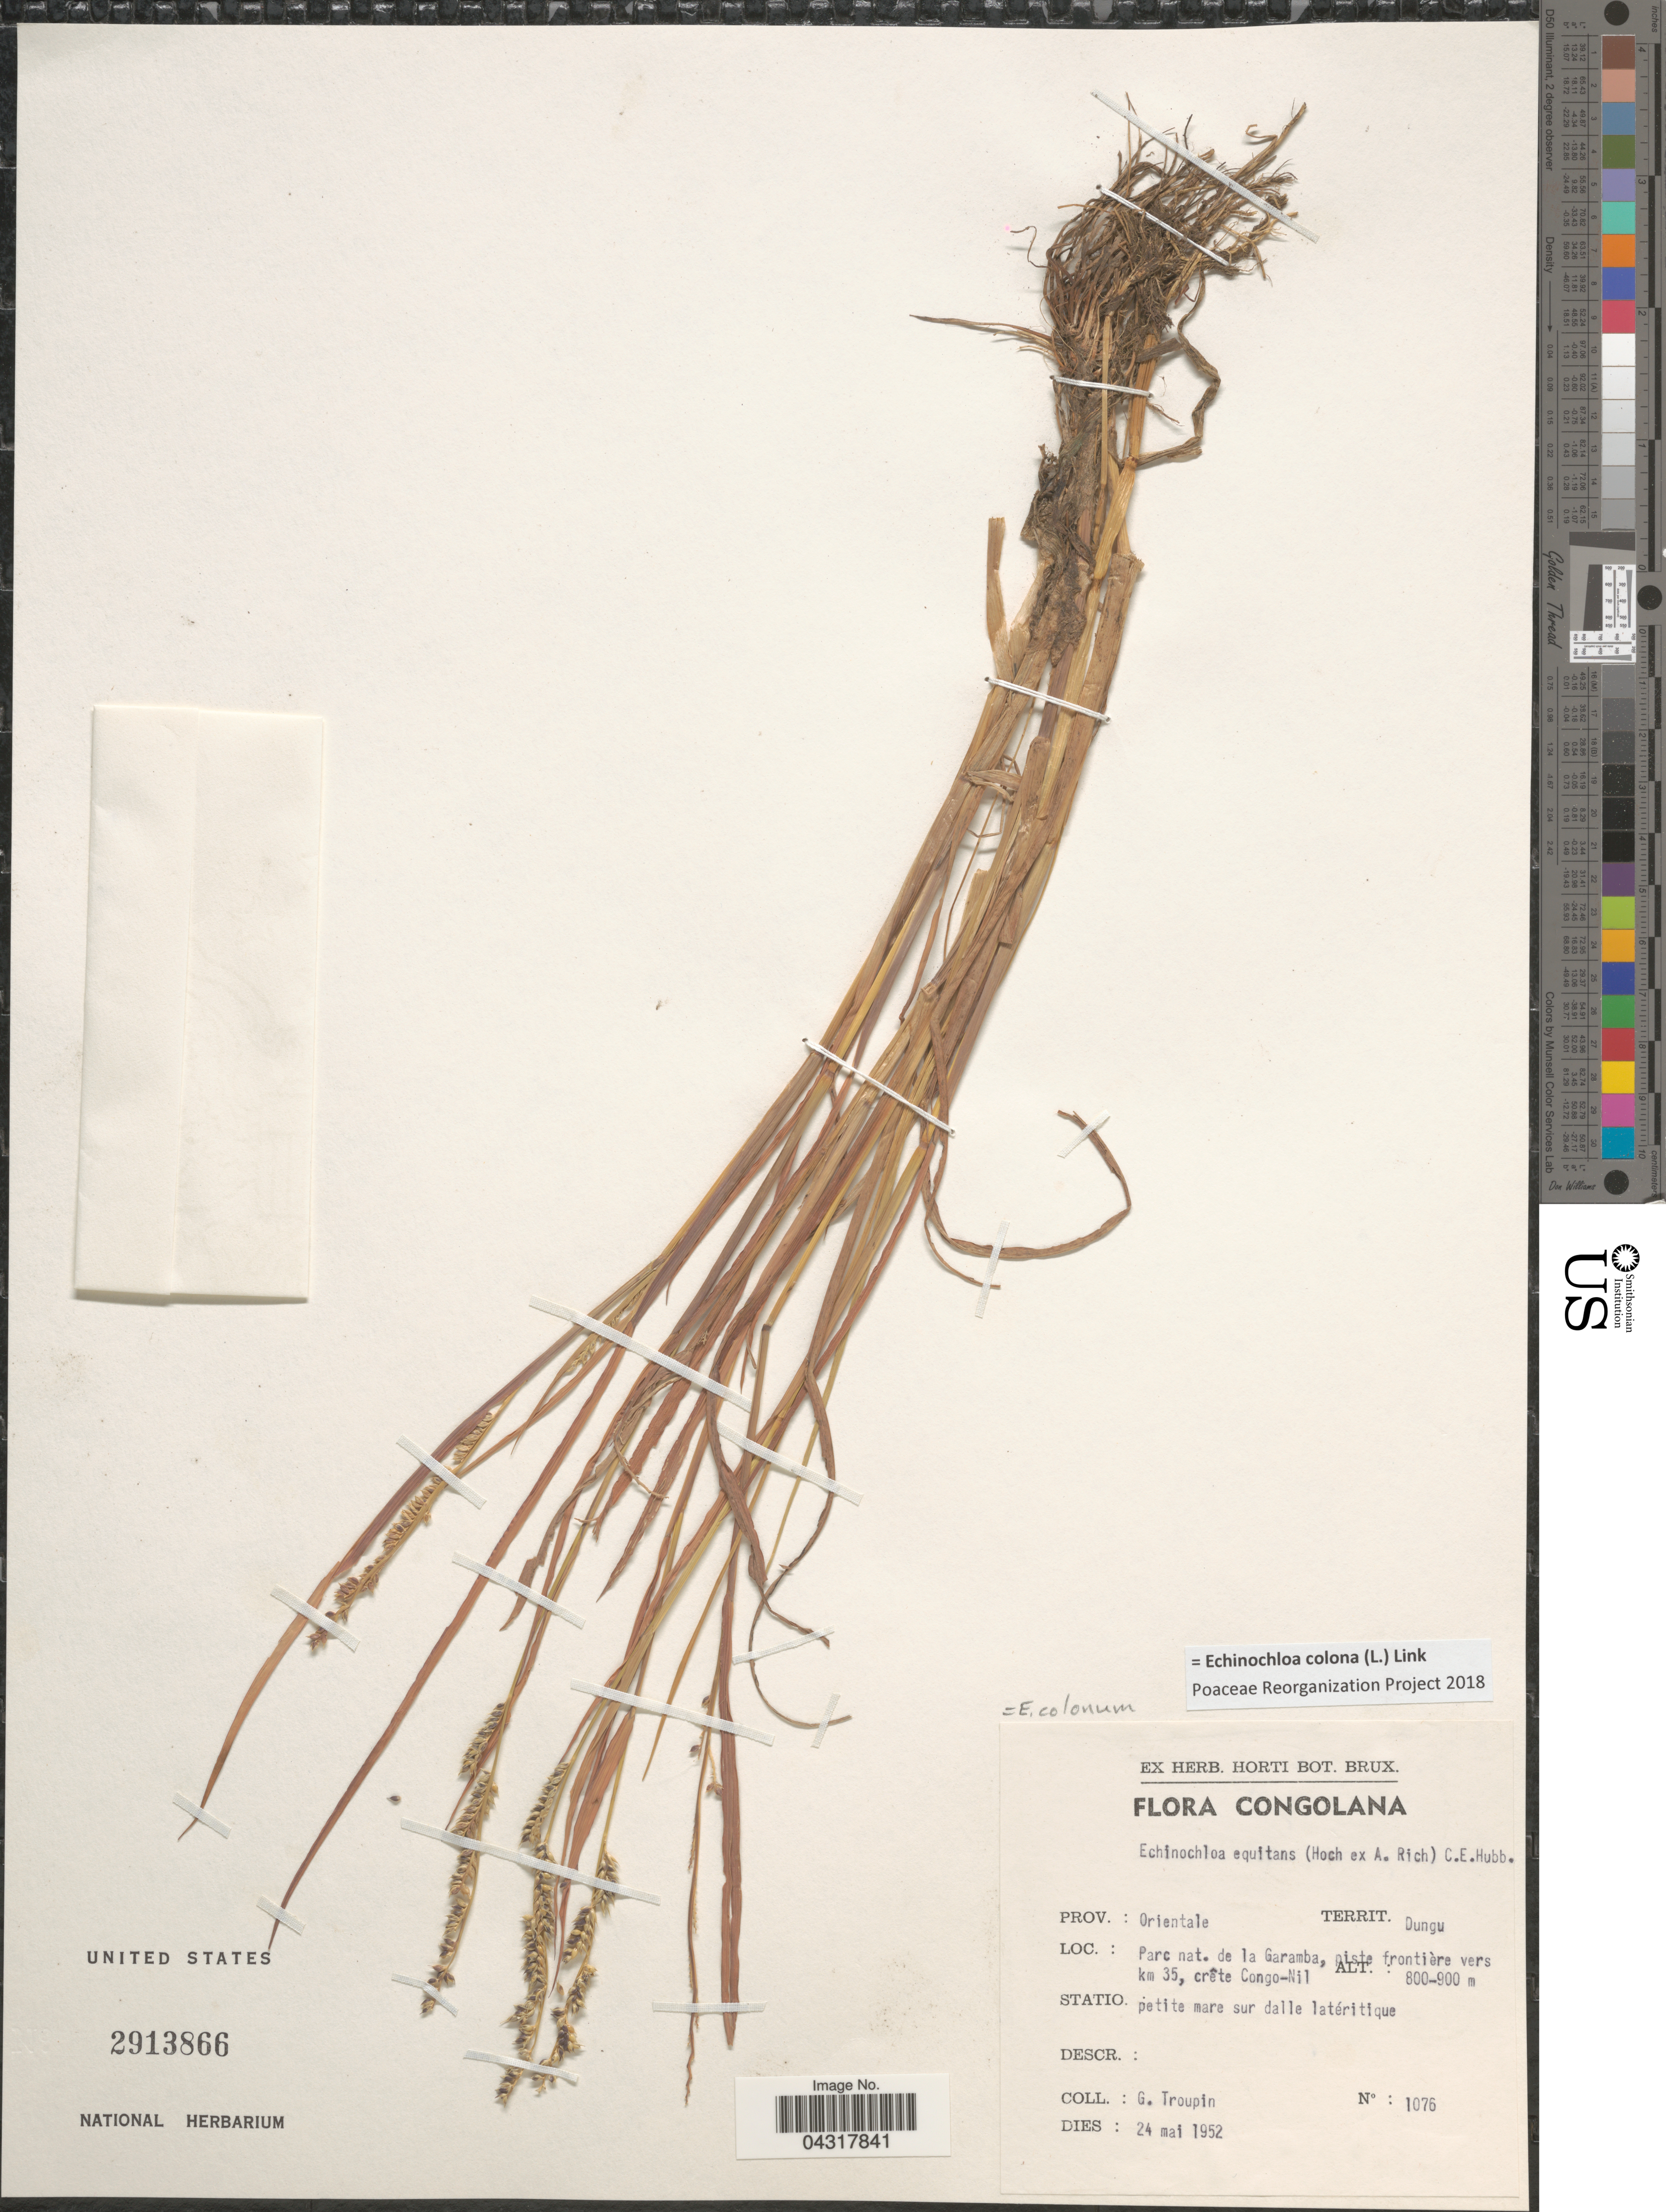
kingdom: Plantae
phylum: Tracheophyta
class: Liliopsida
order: Poales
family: Poaceae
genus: Echinochloa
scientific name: Echinochloa colona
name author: (L.) Link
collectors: G. Troupin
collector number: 1076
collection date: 1952-05-24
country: Congo, Democratic Republic of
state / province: Haut-Uele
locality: Congolana. Prov.: Orientale. Territ. Dungu. Parc nat. de la Garamba, piste frontière vers km 35, crête Congo-Nil. Statio: petite mare sur dalle latéritique.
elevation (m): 800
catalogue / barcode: US 2913866